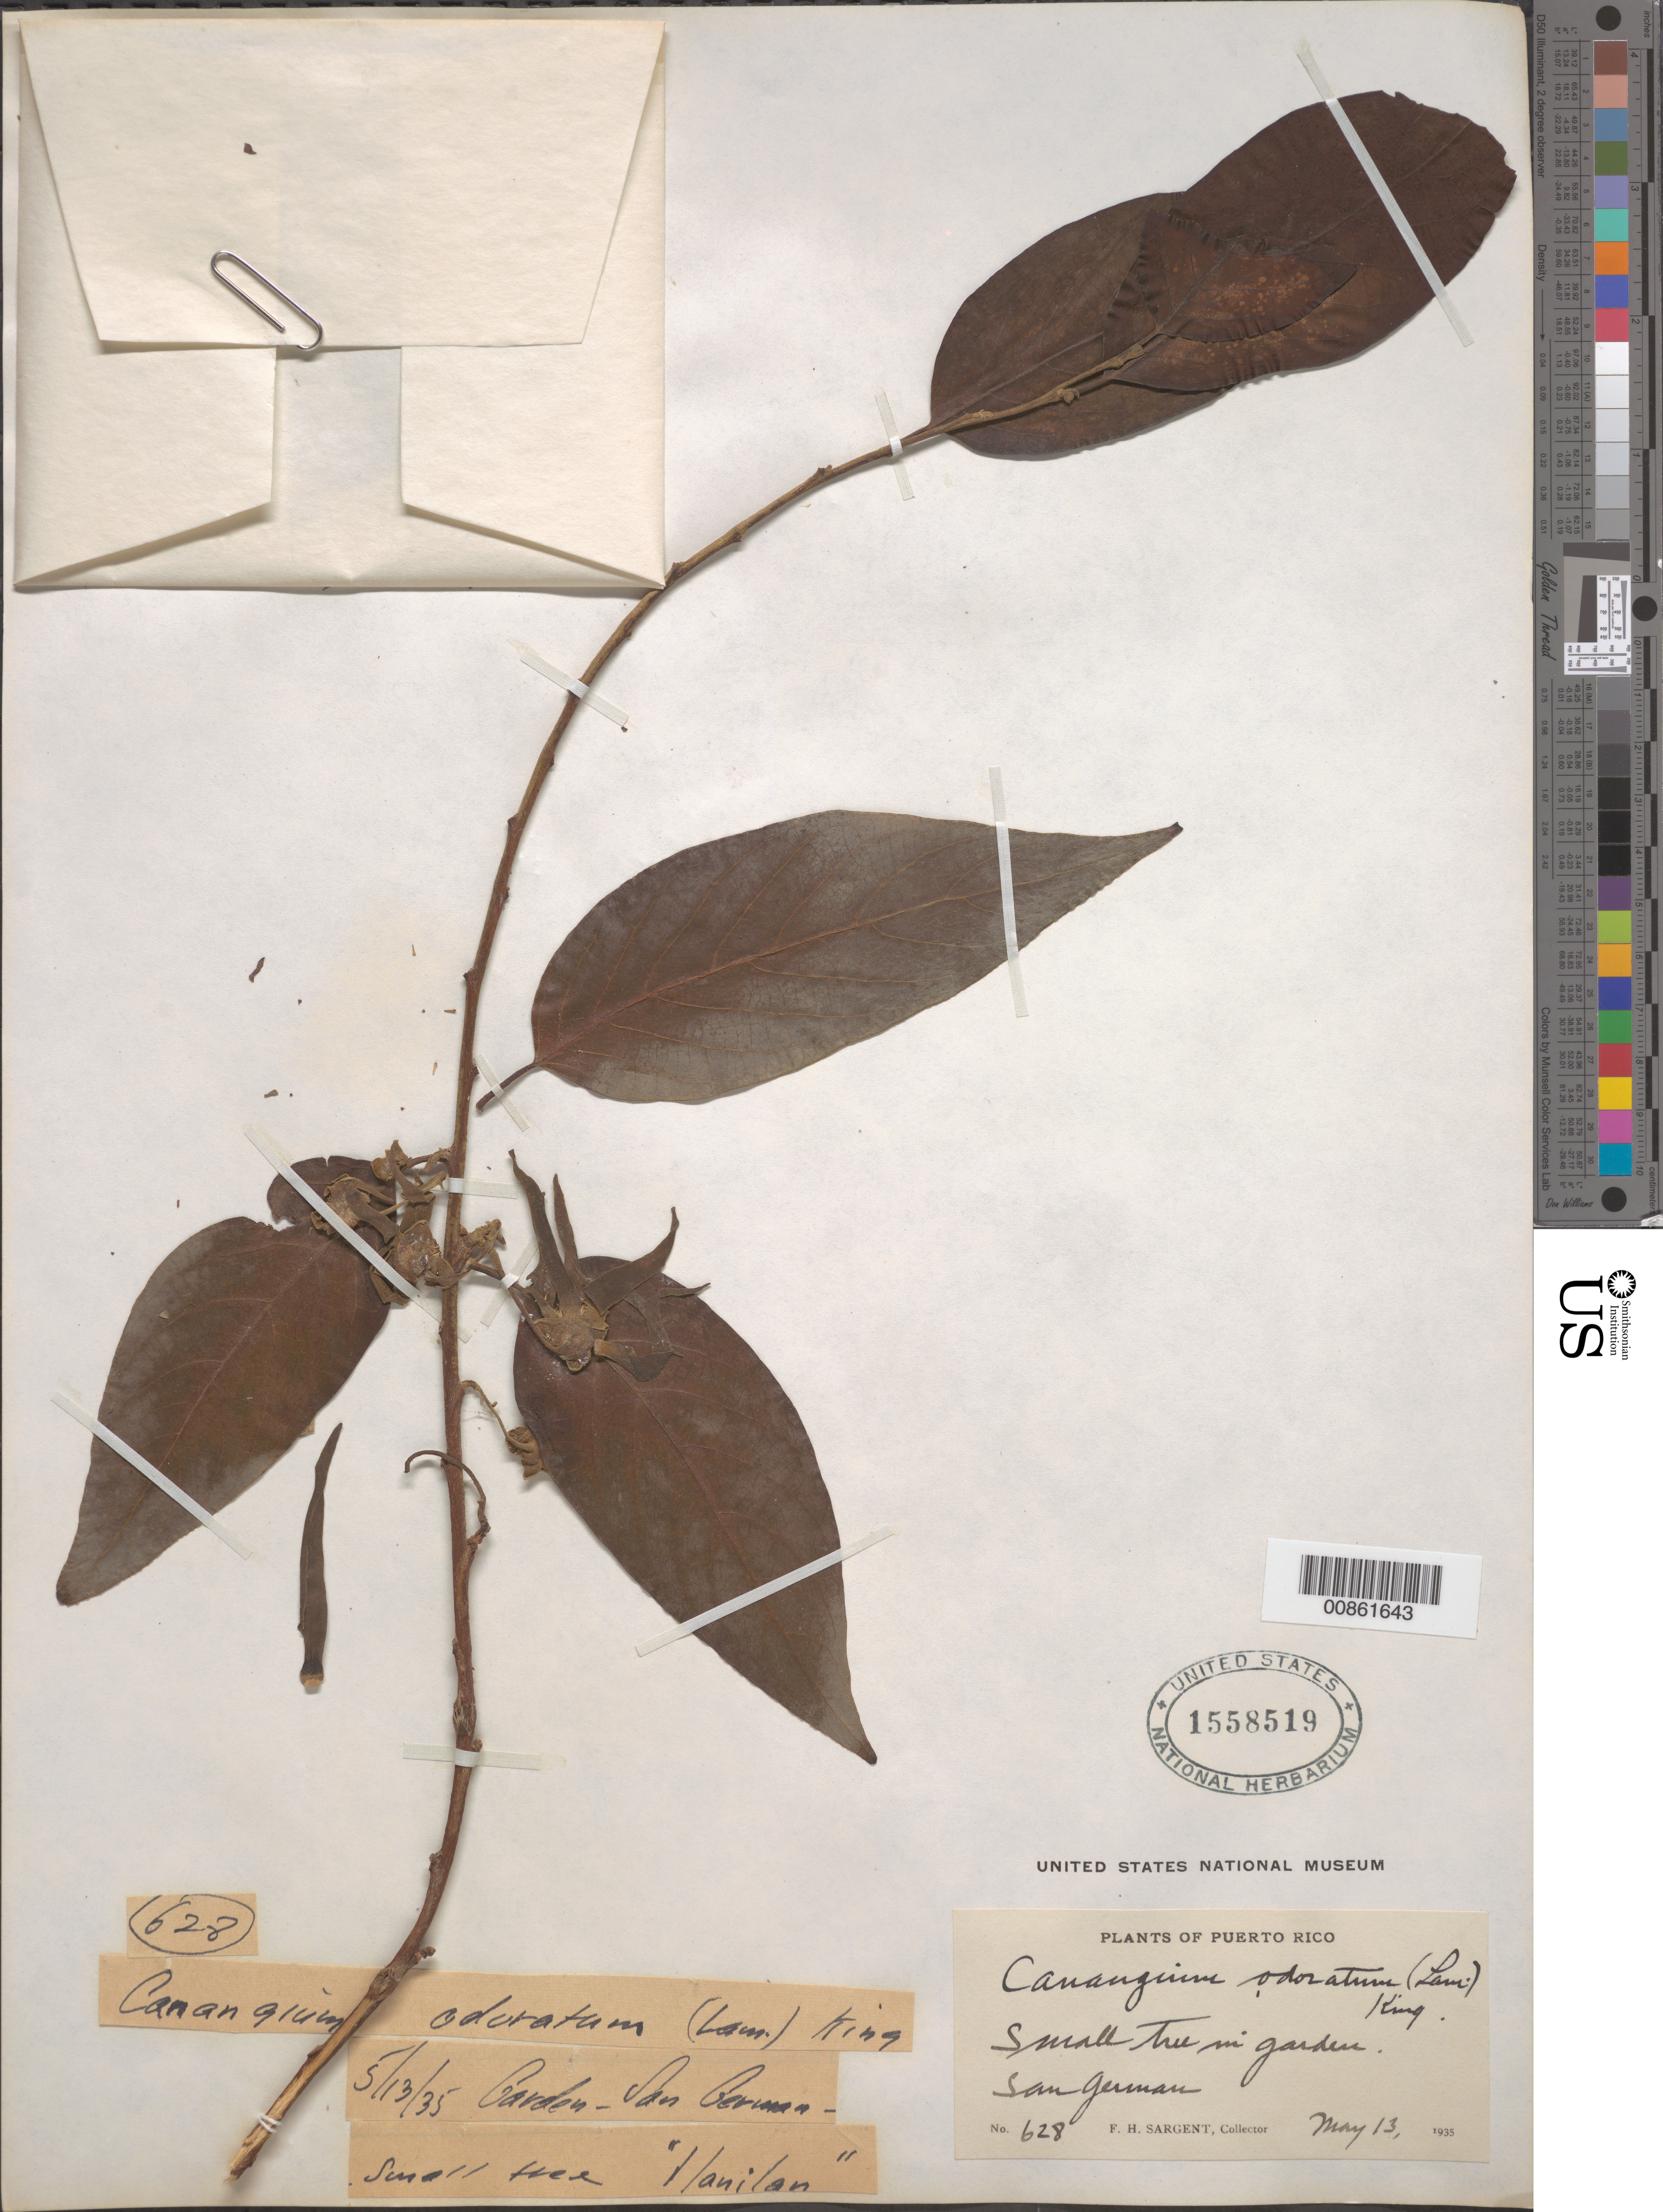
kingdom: Plantae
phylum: Tracheophyta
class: Magnoliopsida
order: Magnoliales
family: Annonaceae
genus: Cananga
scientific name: Cananga odorata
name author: (Lam.) Hook. f. & Thomson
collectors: F. H. Sargent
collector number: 628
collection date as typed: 13 May 1935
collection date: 1935-05-13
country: Puerto Rico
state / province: San Germán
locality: San Germán.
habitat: In garden.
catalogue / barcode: US 1558519